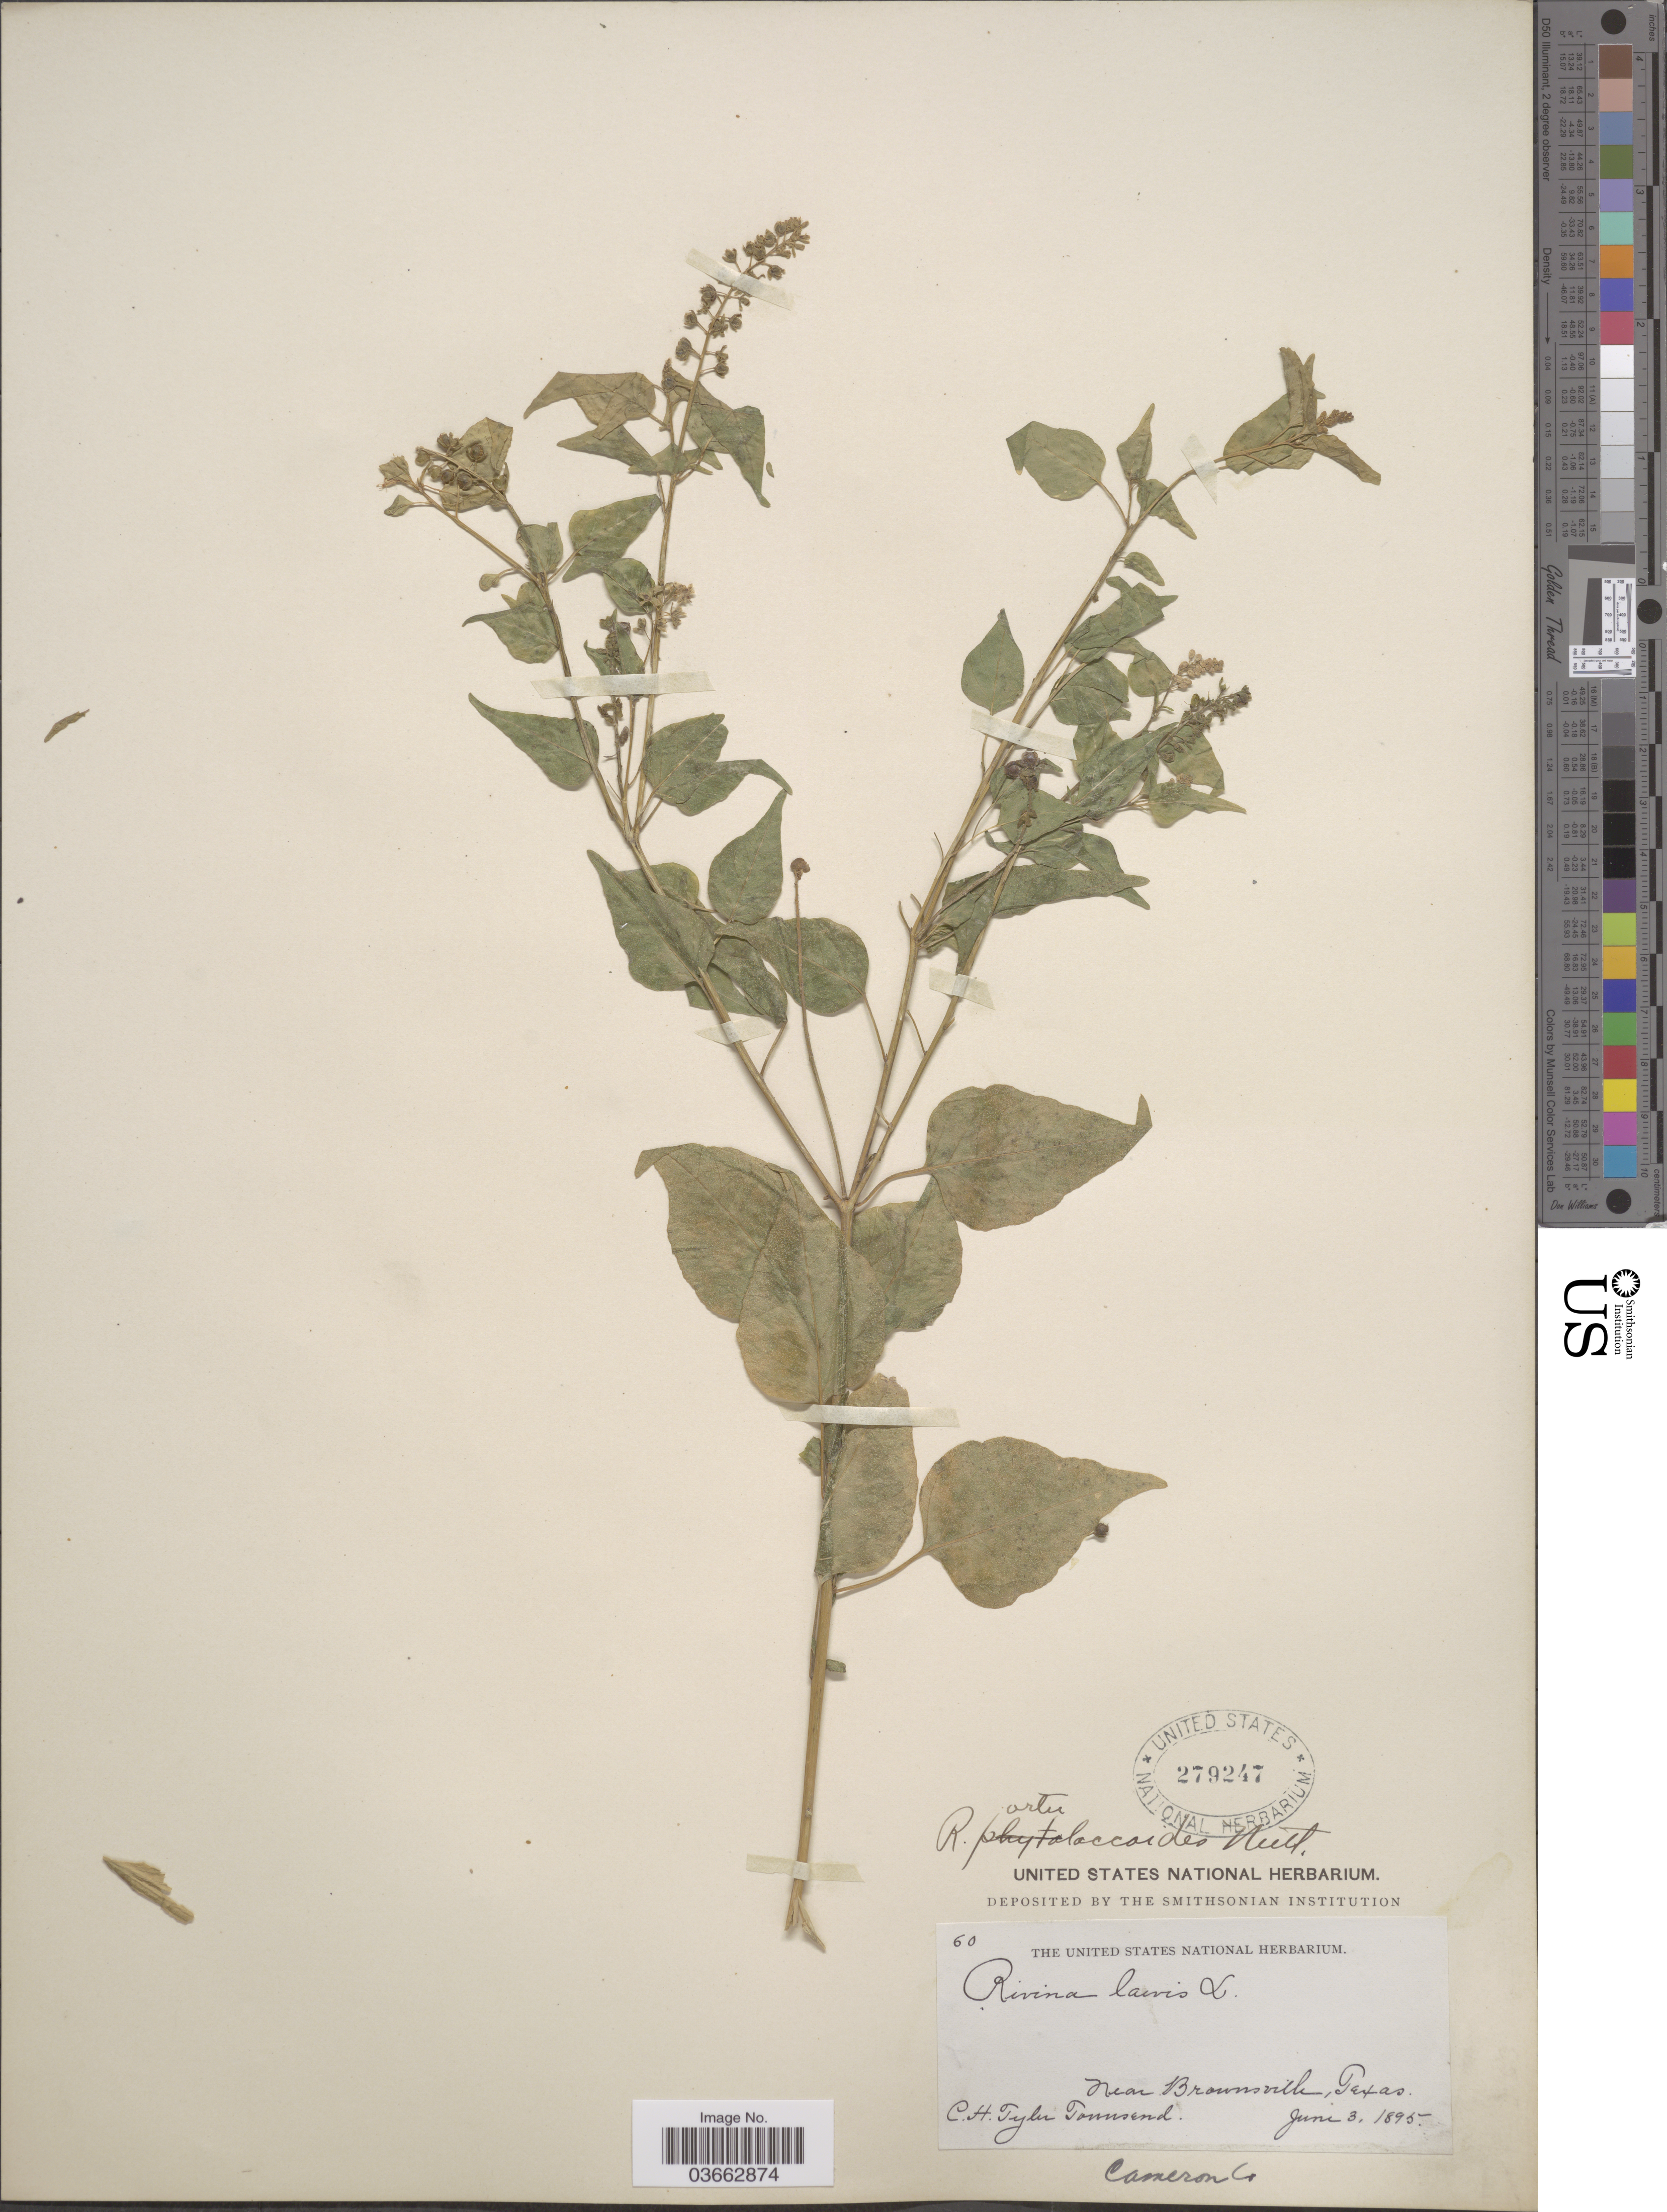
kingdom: Plantae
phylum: Tracheophyta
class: Magnoliopsida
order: Caryophyllales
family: Phytolaccaceae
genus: Rivina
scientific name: Rivina humilis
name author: L.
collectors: C. H. T. Townsend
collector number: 60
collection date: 1895-06-03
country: United States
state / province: Texas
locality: Near Brownsville. Cameron Co.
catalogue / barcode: US 279247